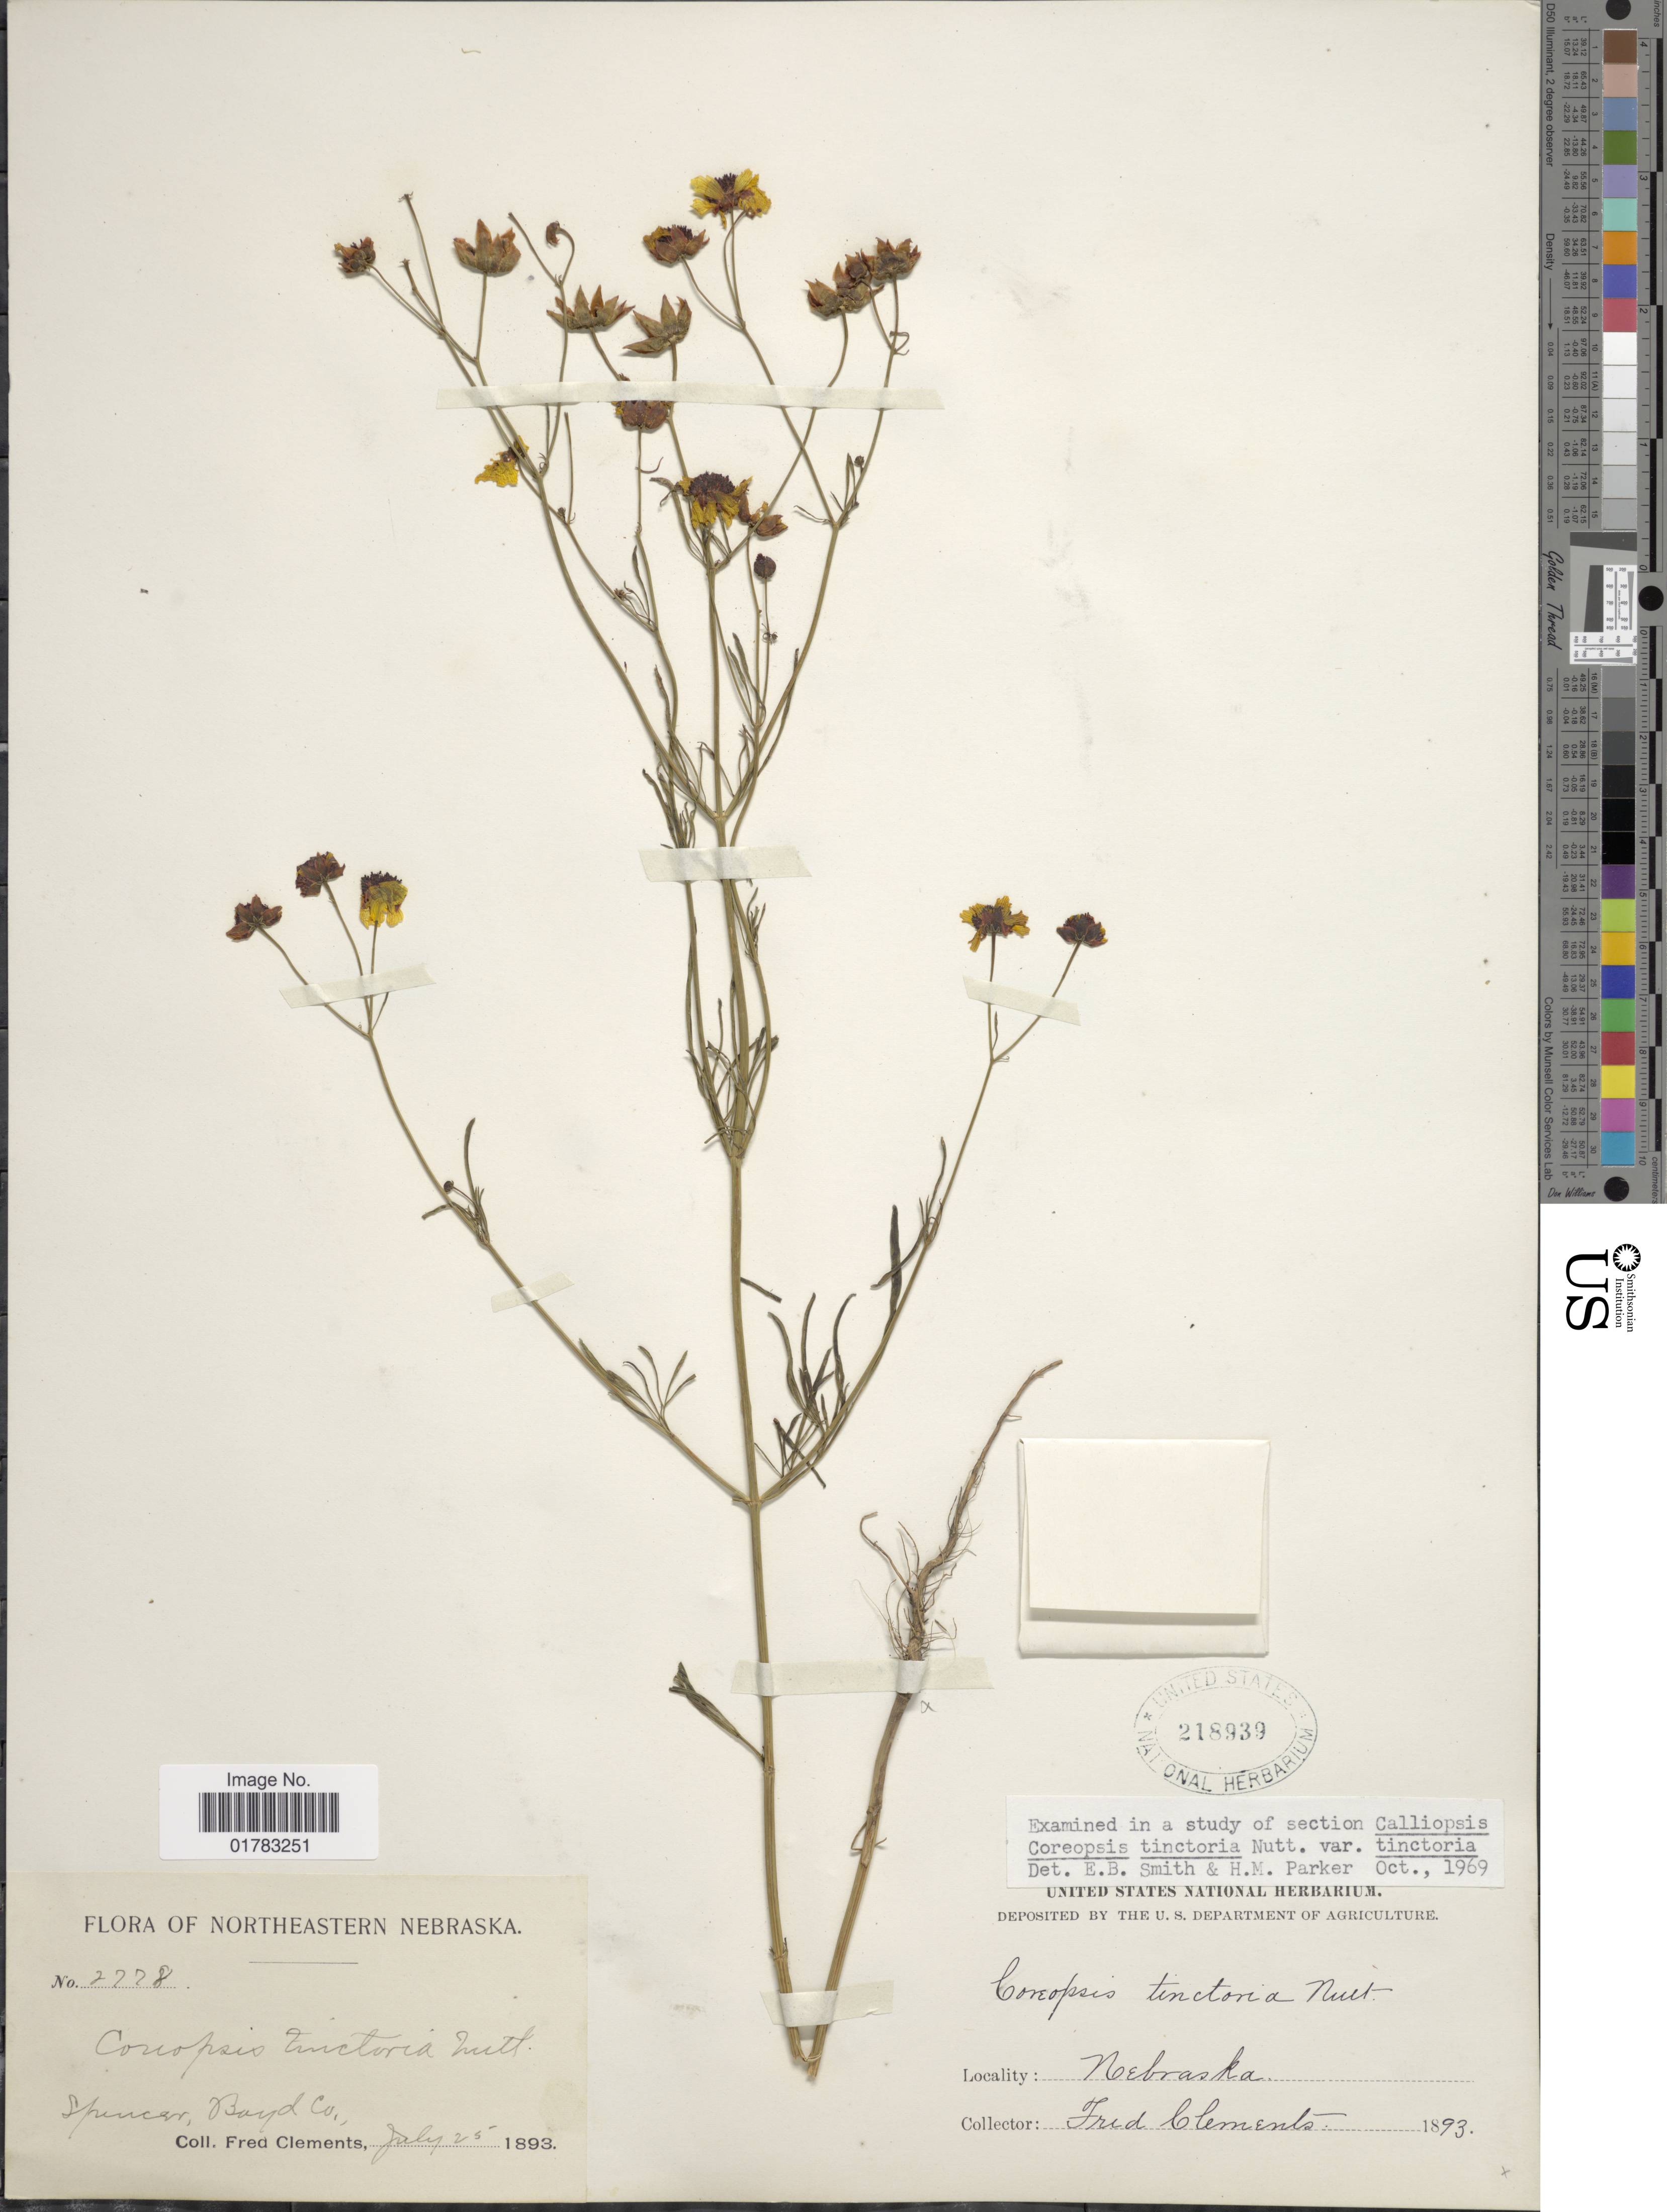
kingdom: Plantae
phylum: Tracheophyta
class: Magnoliopsida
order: Asterales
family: Asteraceae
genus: Coreopsis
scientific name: Coreopsis tinctoria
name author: Nutt.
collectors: F. E. Clements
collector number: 2778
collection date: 1893-07-25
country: United States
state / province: Nebraska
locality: Northeastern Spencer, Bayd Co.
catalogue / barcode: US 218939